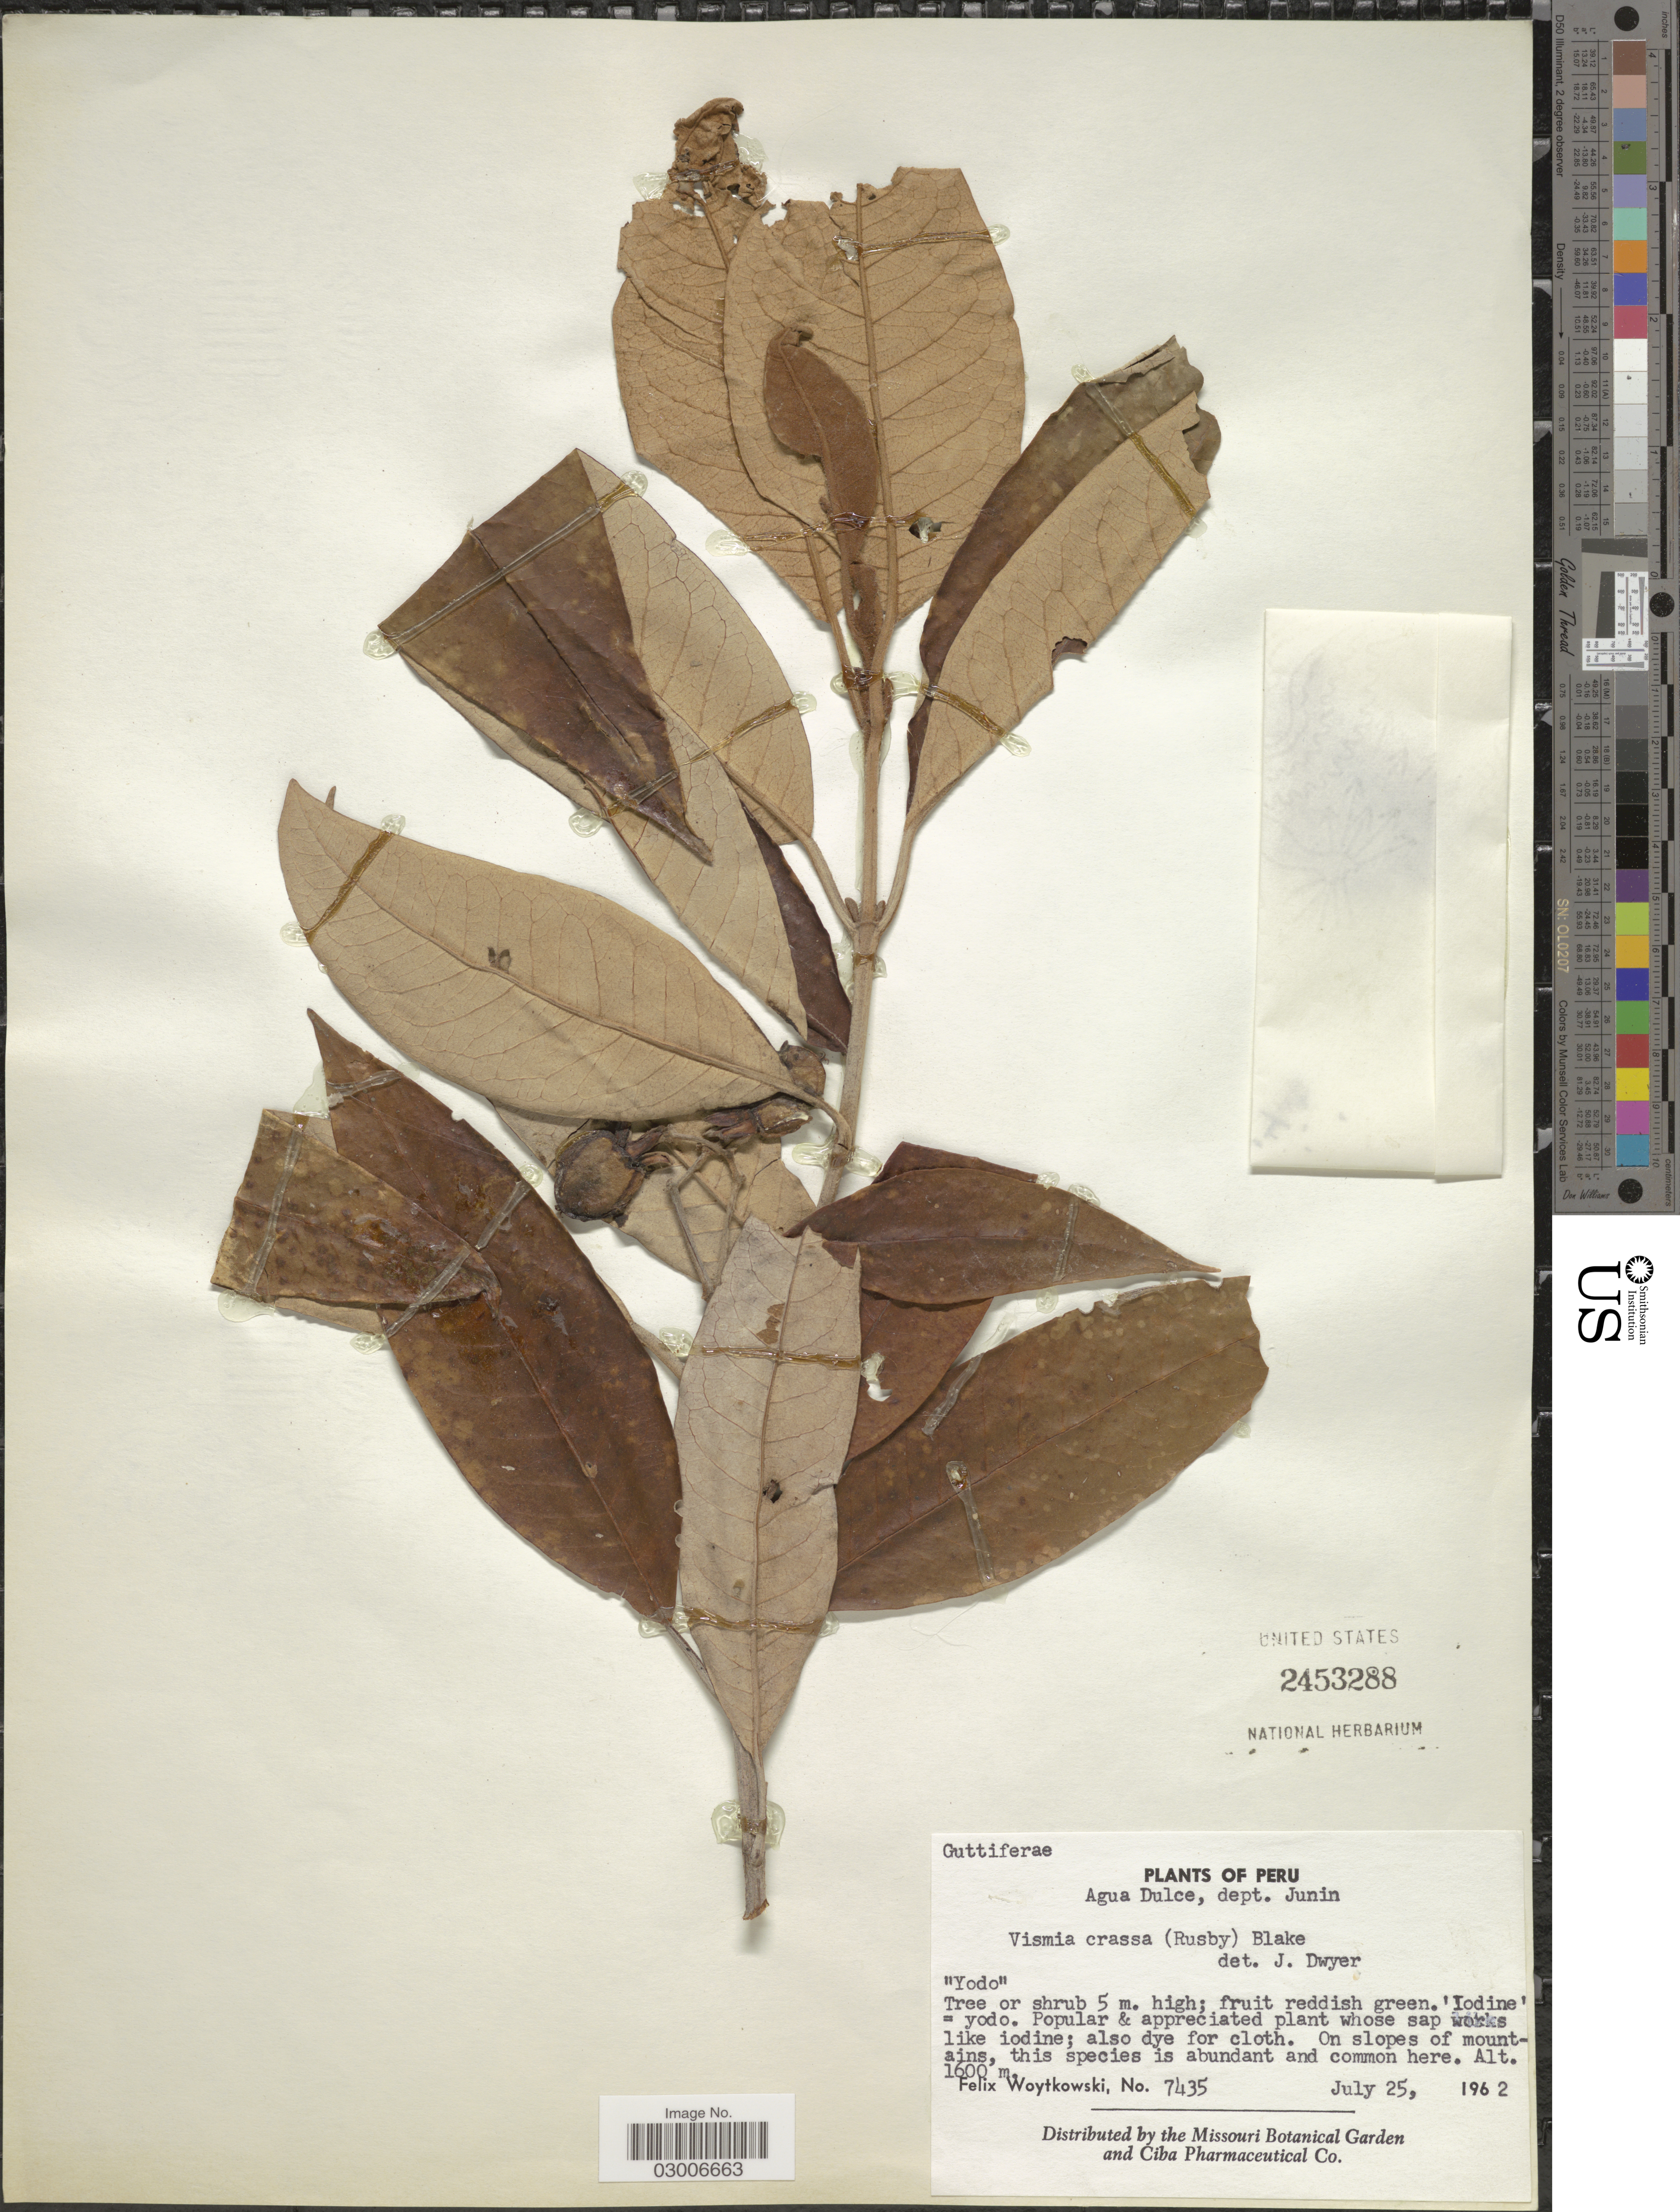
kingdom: Plantae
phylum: Tracheophyta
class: Magnoliopsida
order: Malpighiales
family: Hypericaceae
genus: Vismia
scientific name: Vismia crassa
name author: (Rusby) S.F. Blake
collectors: F. Woytkowski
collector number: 7435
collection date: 1962-07-25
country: Peru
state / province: Junín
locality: Agua Dulce, On slopes of mountains.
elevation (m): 1600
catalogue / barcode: US 2453288